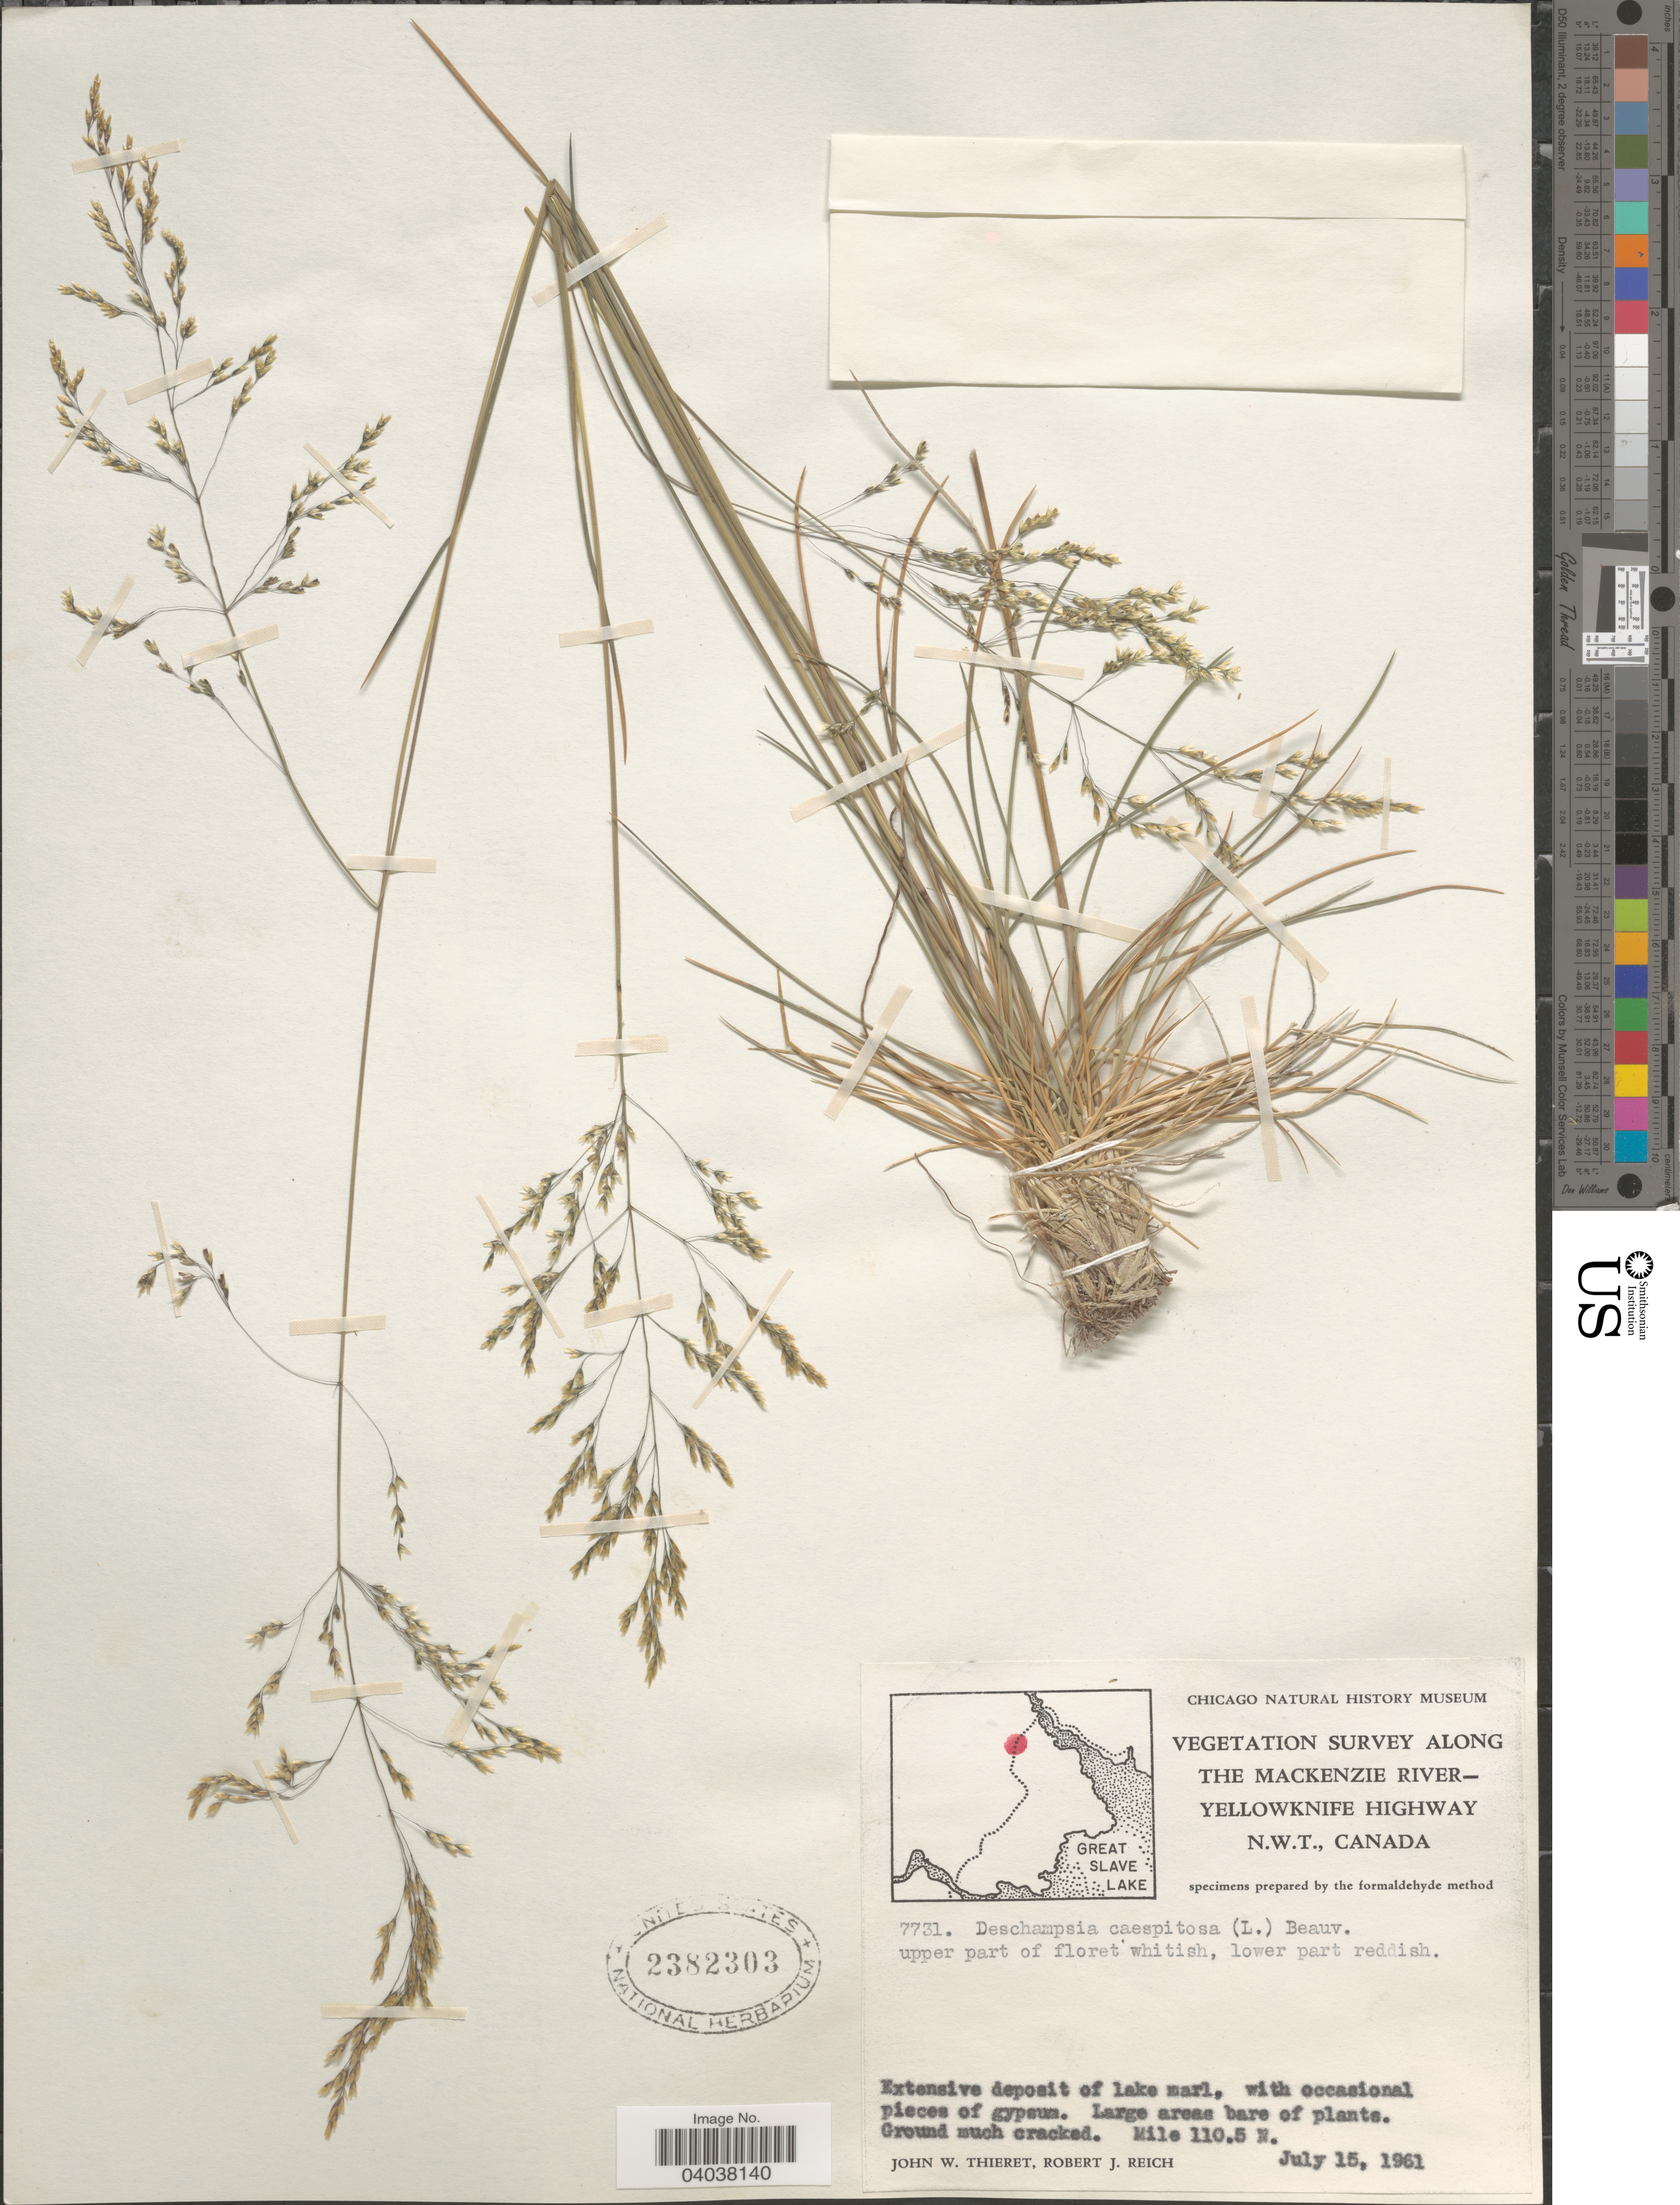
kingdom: Plantae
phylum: Tracheophyta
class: Liliopsida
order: Poales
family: Poaceae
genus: Deschampsia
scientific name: Deschampsia cespitosa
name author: (L.) P. Beauv.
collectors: J. W. Thieret & R. Reich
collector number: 7731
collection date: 1961-07-15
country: Canada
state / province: Northwest Territories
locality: Along the Mackenzie River - Yellowknife Highway. Mile 110.5 N.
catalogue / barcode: US 2382303